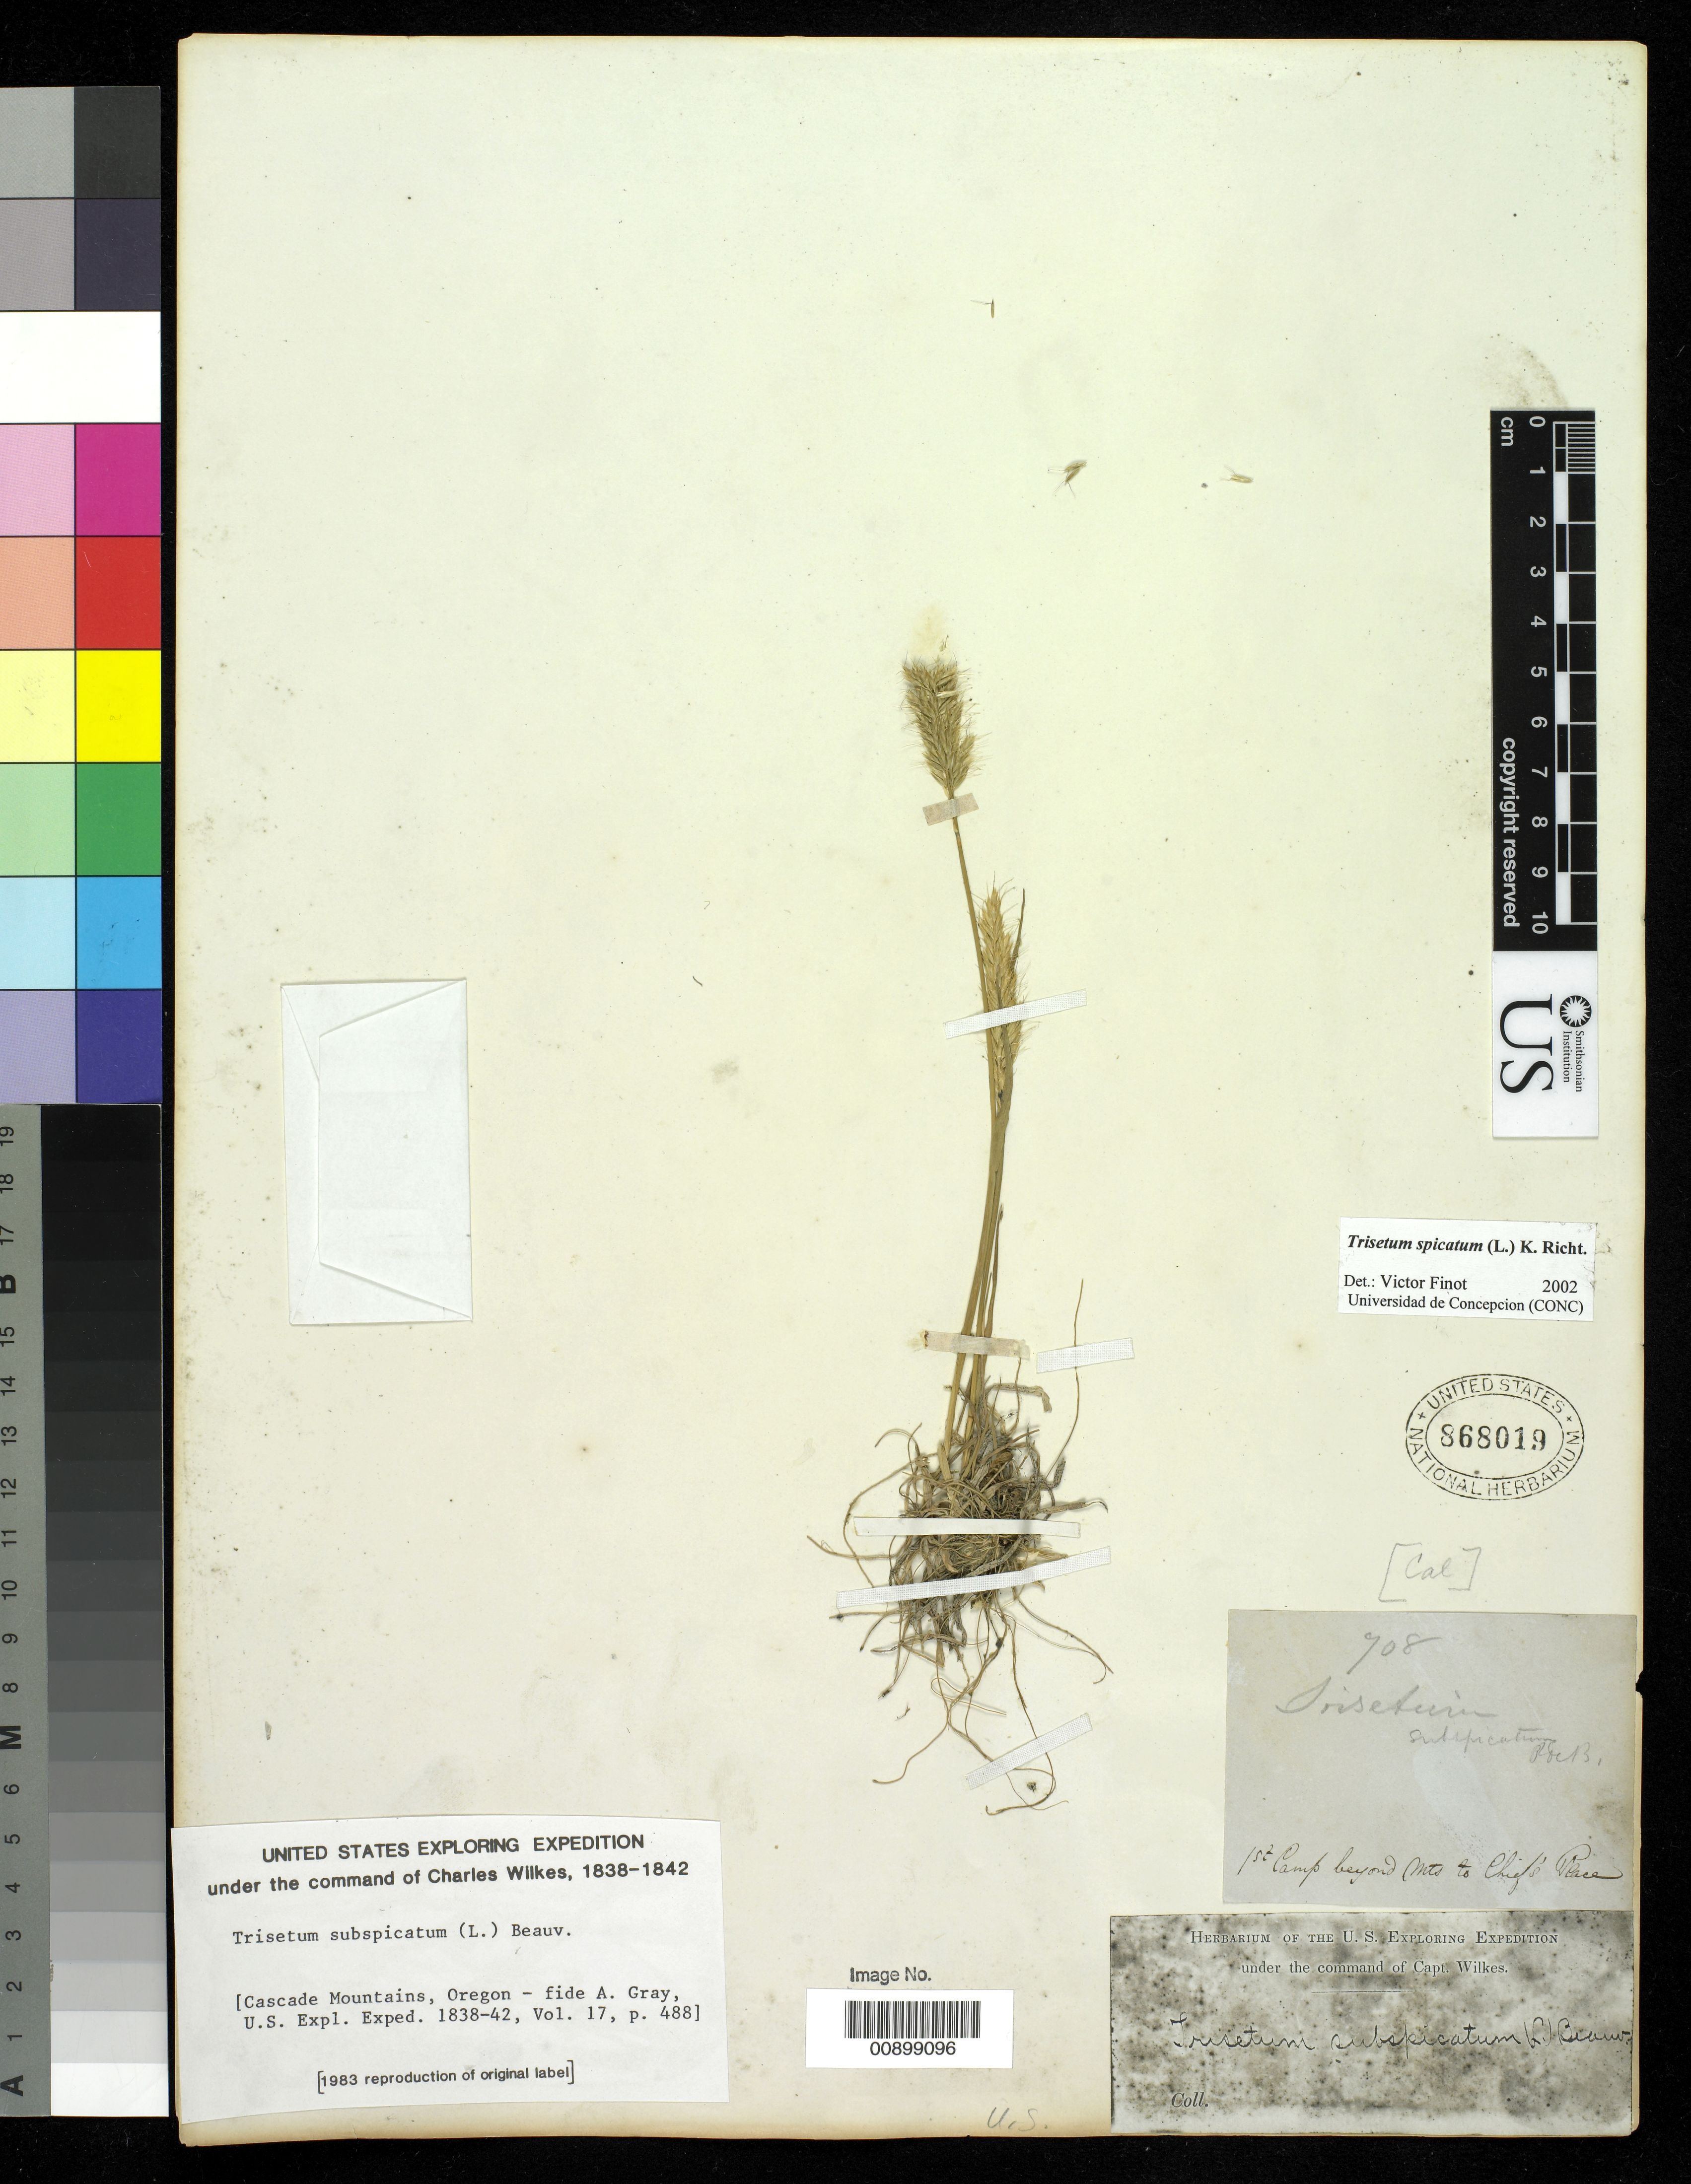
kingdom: Plantae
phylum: Tracheophyta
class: Liliopsida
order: Poales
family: Poaceae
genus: Koeleria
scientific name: Koeleria spicata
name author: (L.) Barberá et al.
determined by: Poaceae Reorganization Project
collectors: Wilkes Explor. Exped.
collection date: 1838/1842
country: United States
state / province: Oregon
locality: Cascade Mountains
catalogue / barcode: US 868019